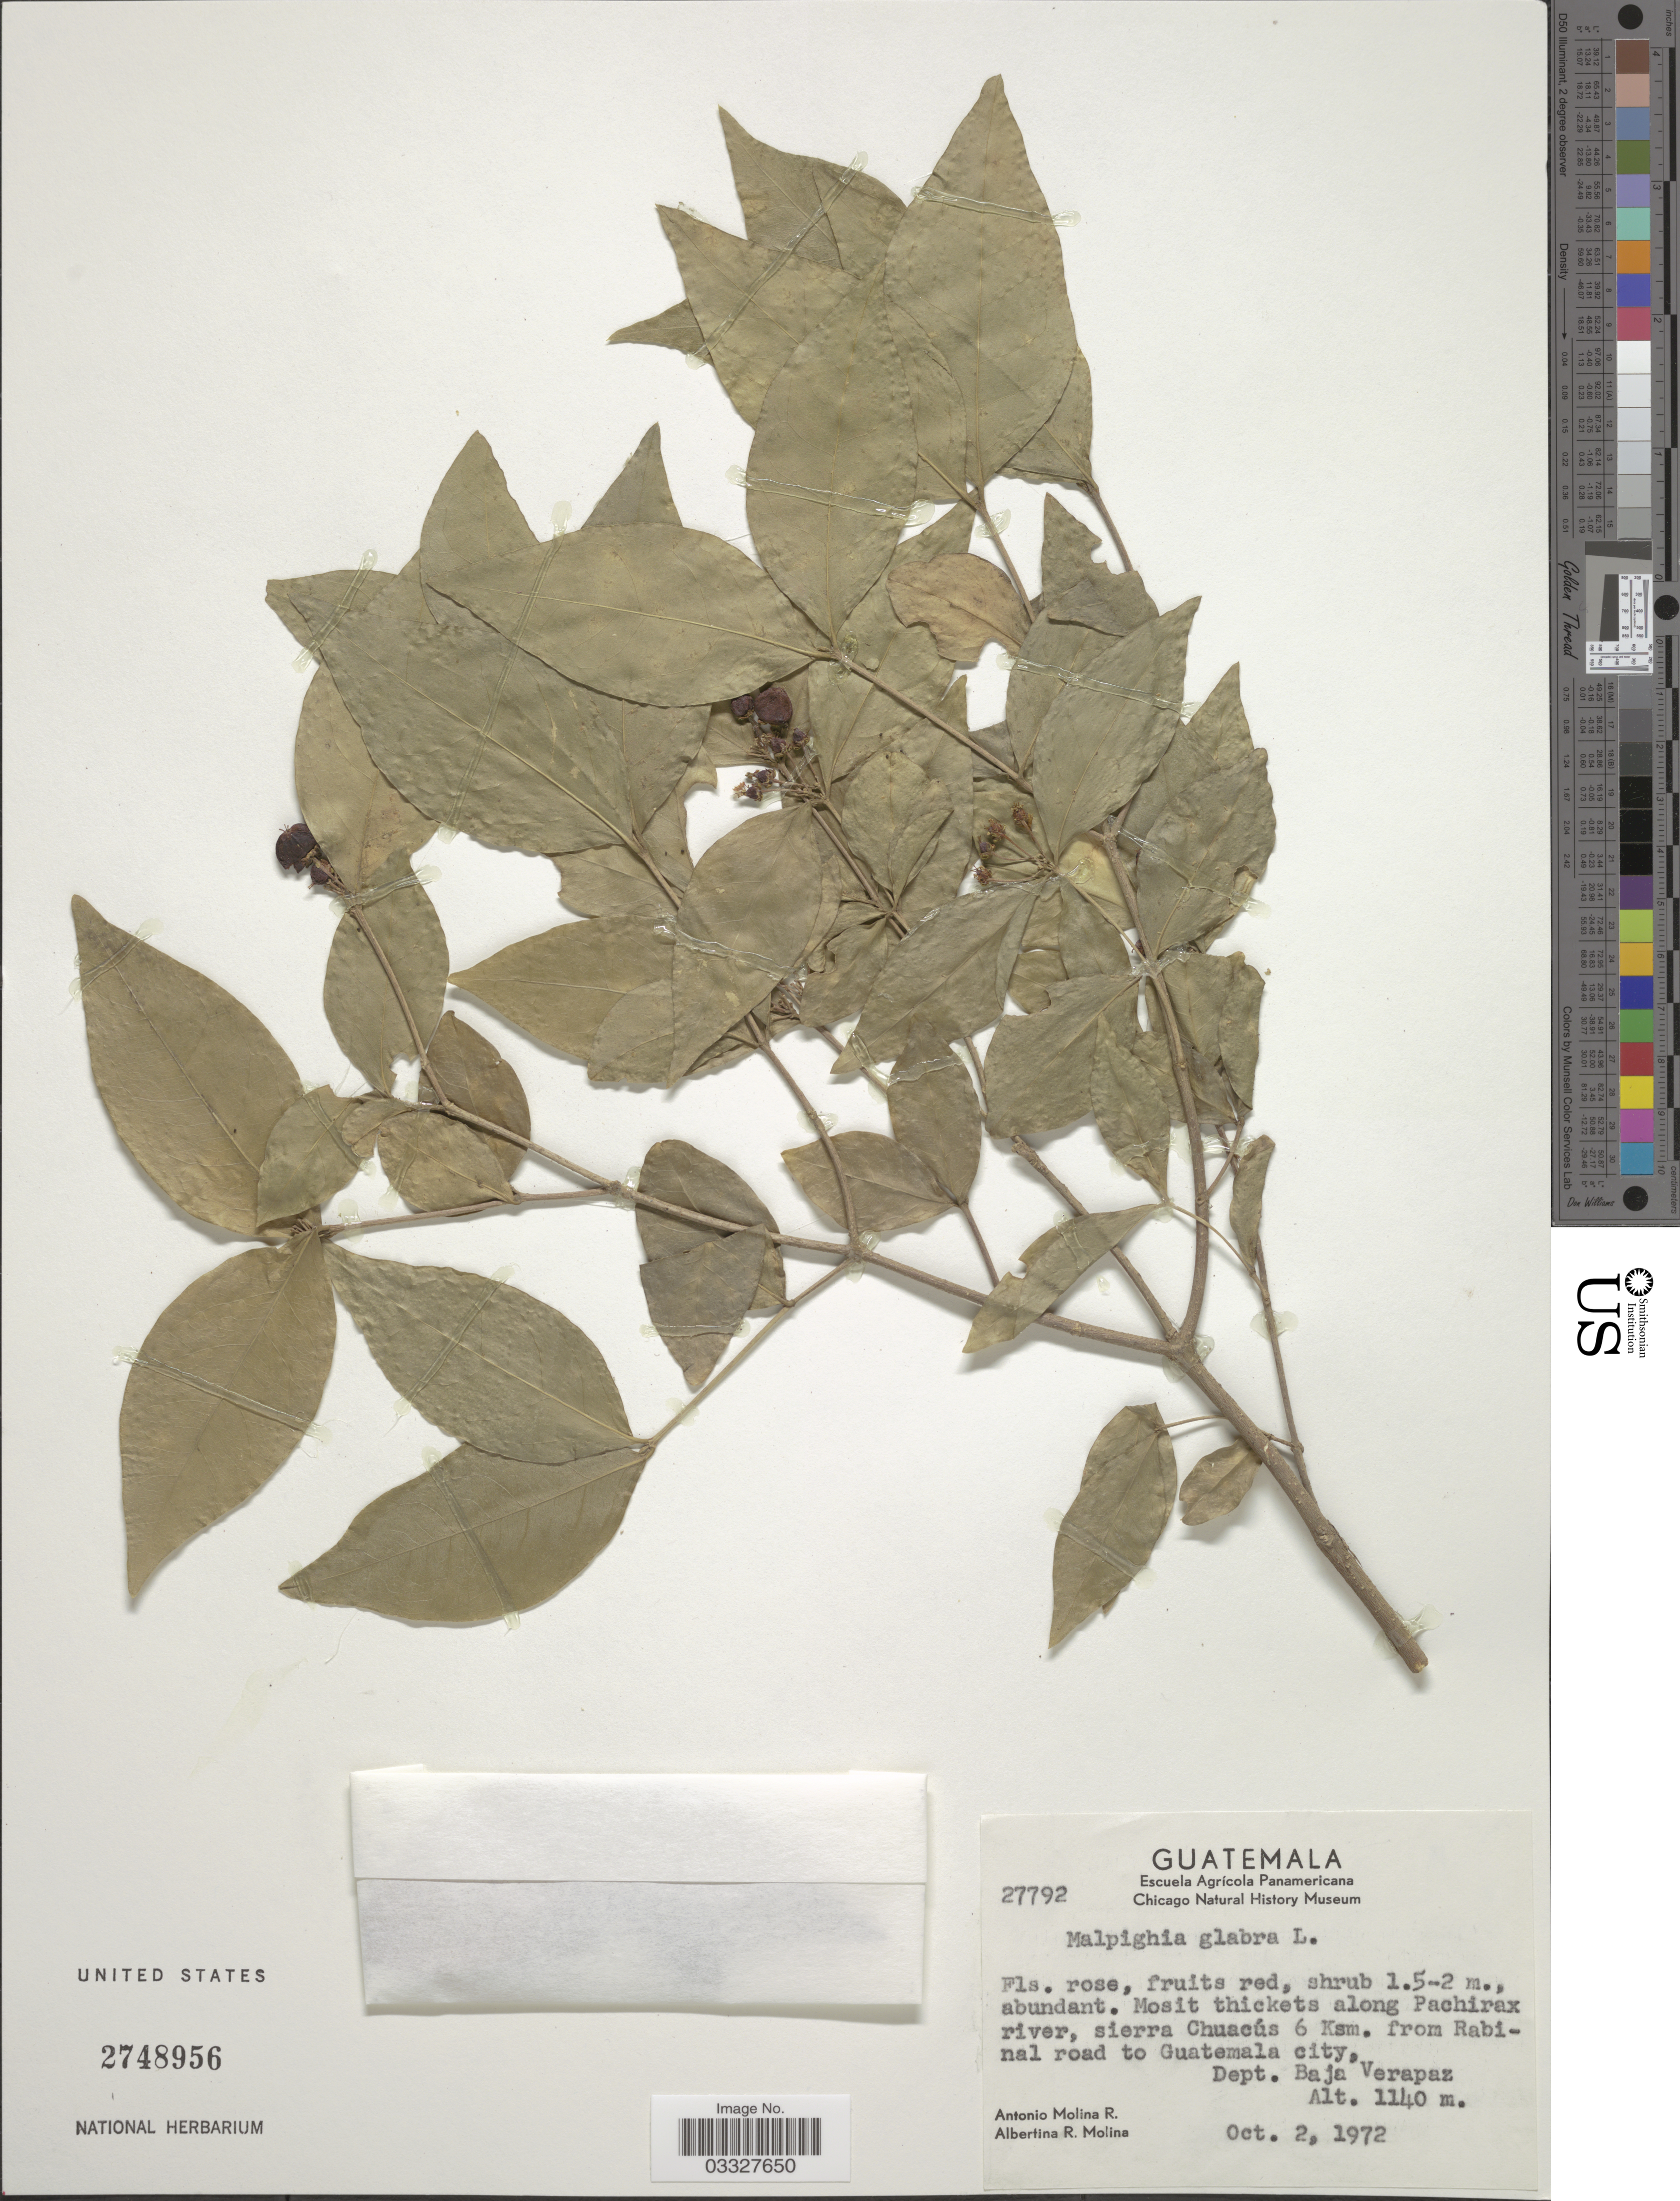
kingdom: Plantae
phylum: Tracheophyta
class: Magnoliopsida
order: Malpighiales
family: Malpighiaceae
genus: Malpighia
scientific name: Malpighia glabra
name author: L.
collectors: A. Molina R. & A. R. Molina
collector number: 27792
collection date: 1972-10-02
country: Guatemala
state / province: Baja Verapaz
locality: Moist thickets along Pachirax river, sierra Chuacús 6 Ksm. from Rabinal road to Guatemala city, Dept. Baja Verapaz.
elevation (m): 1140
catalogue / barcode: US 2748956